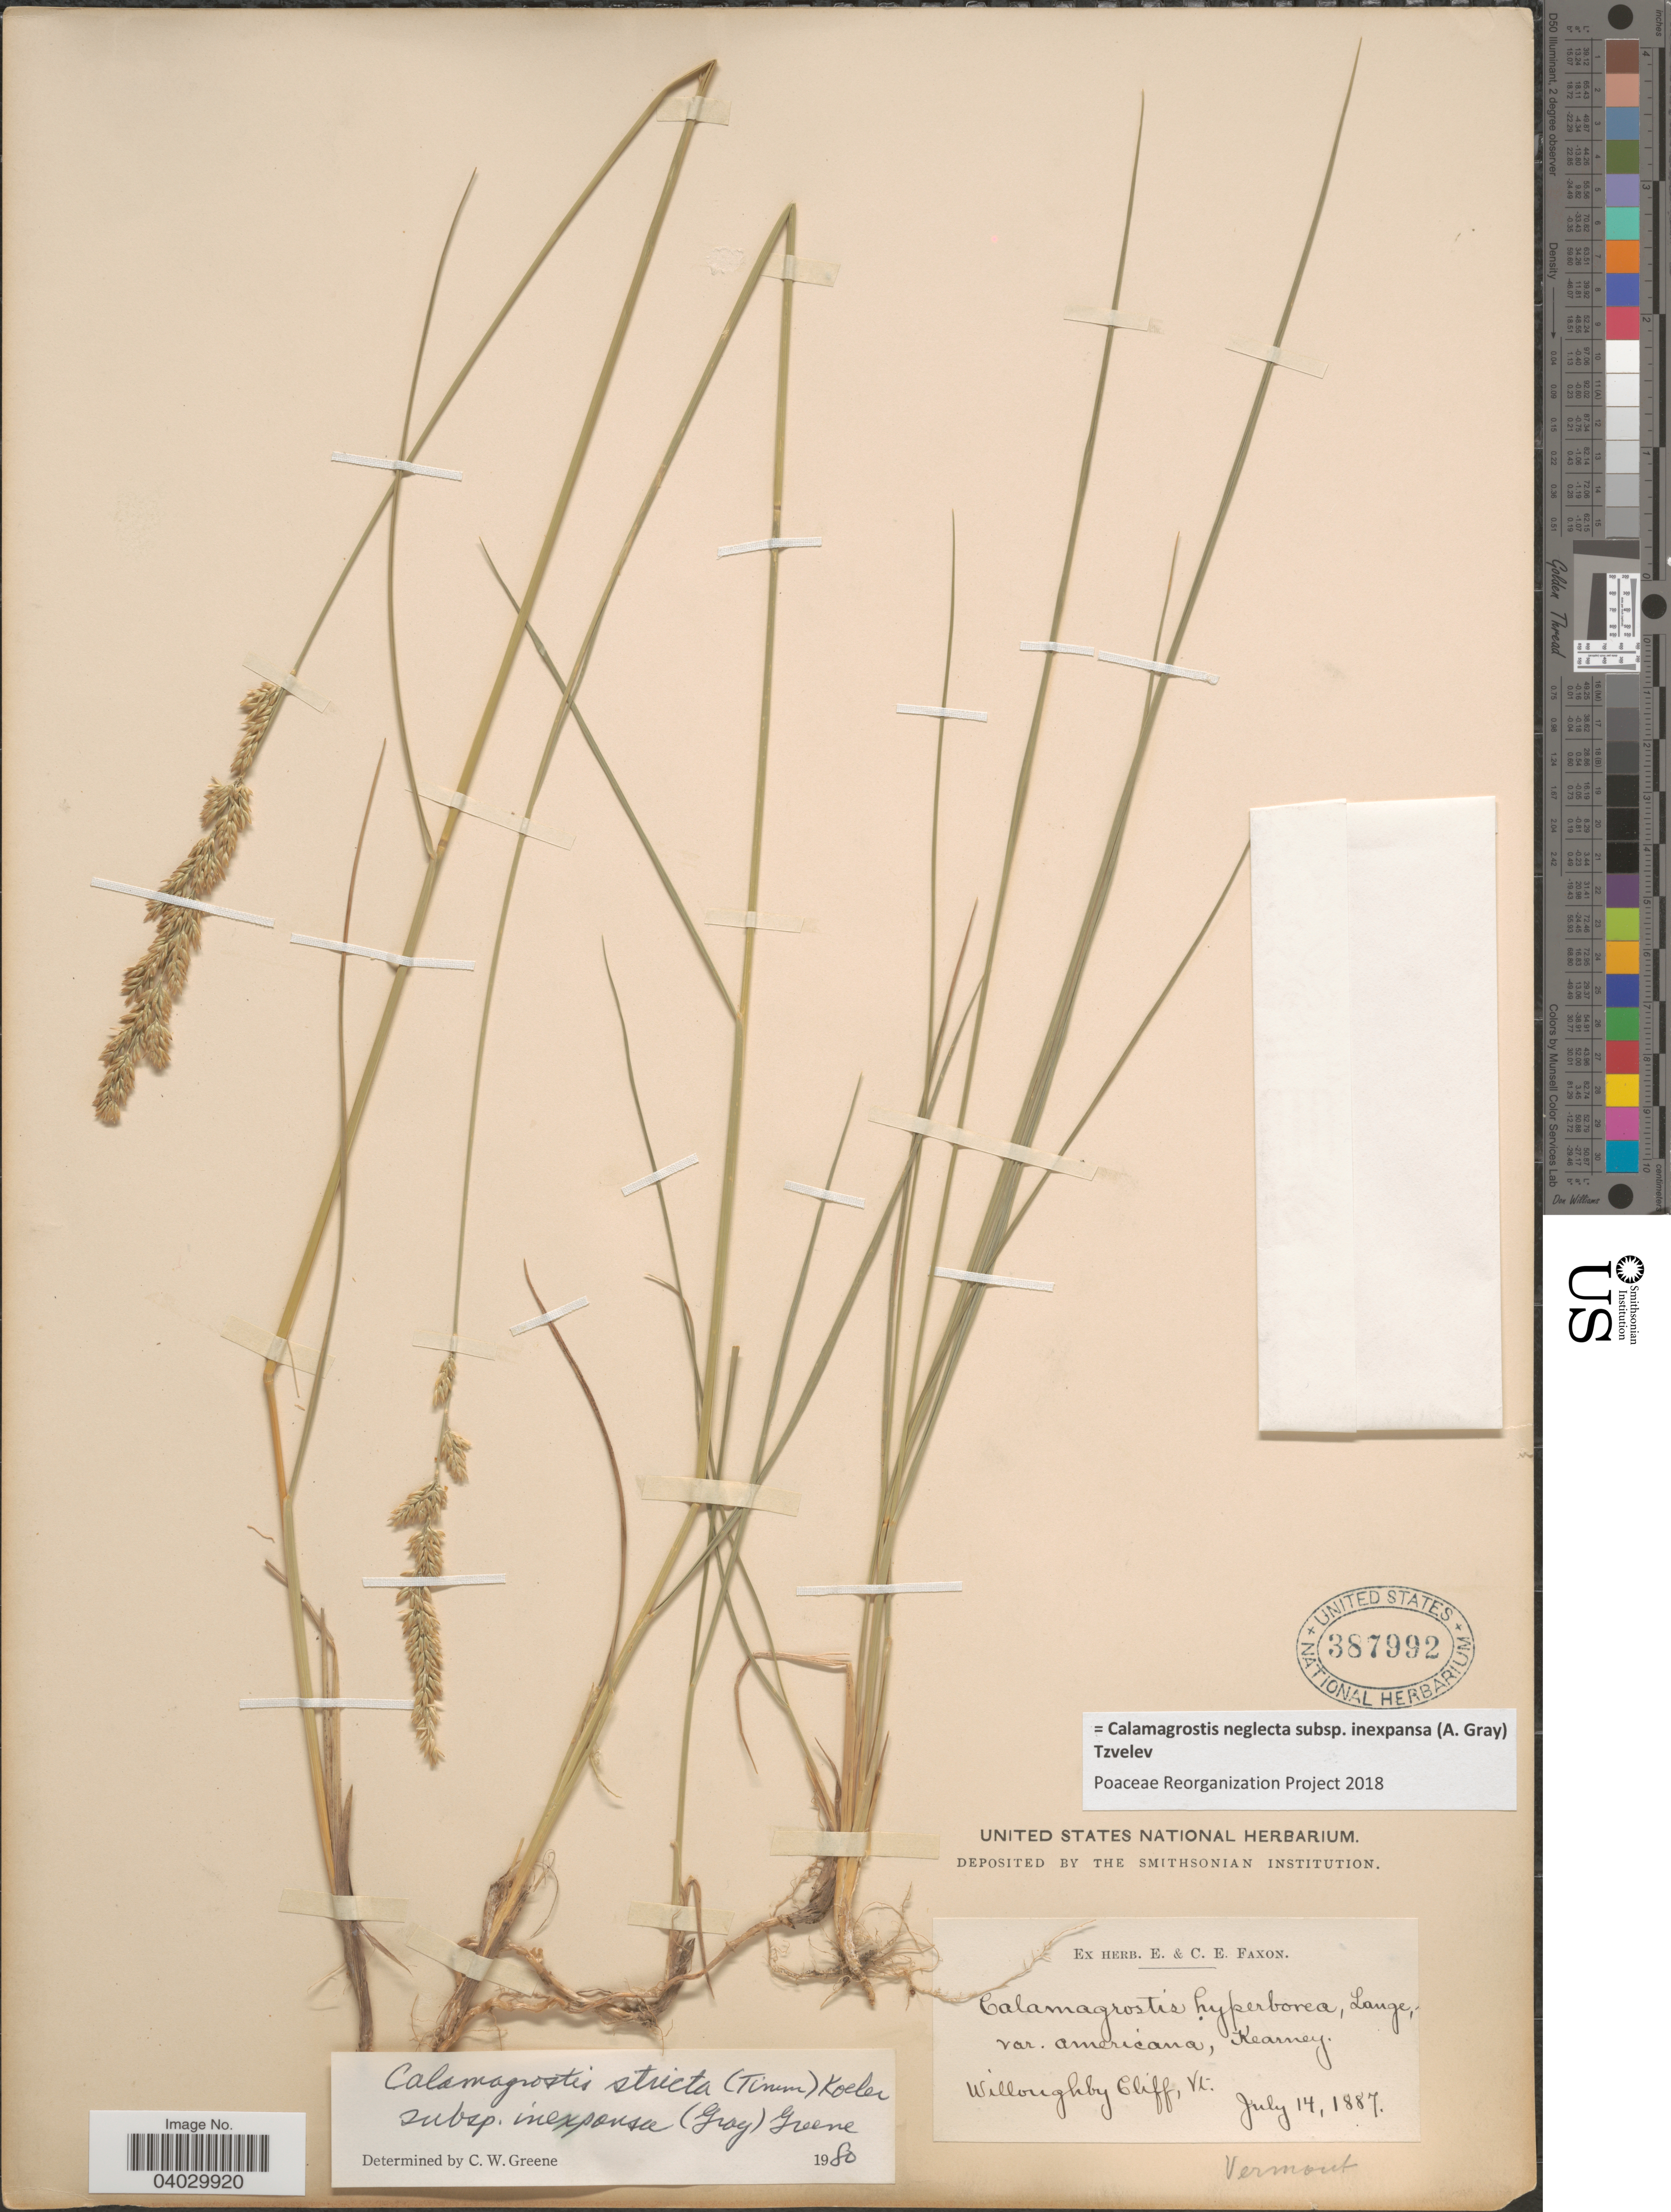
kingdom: Plantae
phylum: Tracheophyta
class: Liliopsida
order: Poales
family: Poaceae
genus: Calamagrostis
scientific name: Calamagrostis neglecta subsp. inexpansa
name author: (A. Gray) Tzvelev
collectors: ex herb. E. & C.E. Faxon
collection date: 1887-07-14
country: United States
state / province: Vermont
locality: Willoughby Cliff, Vermont.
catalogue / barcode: US 387992